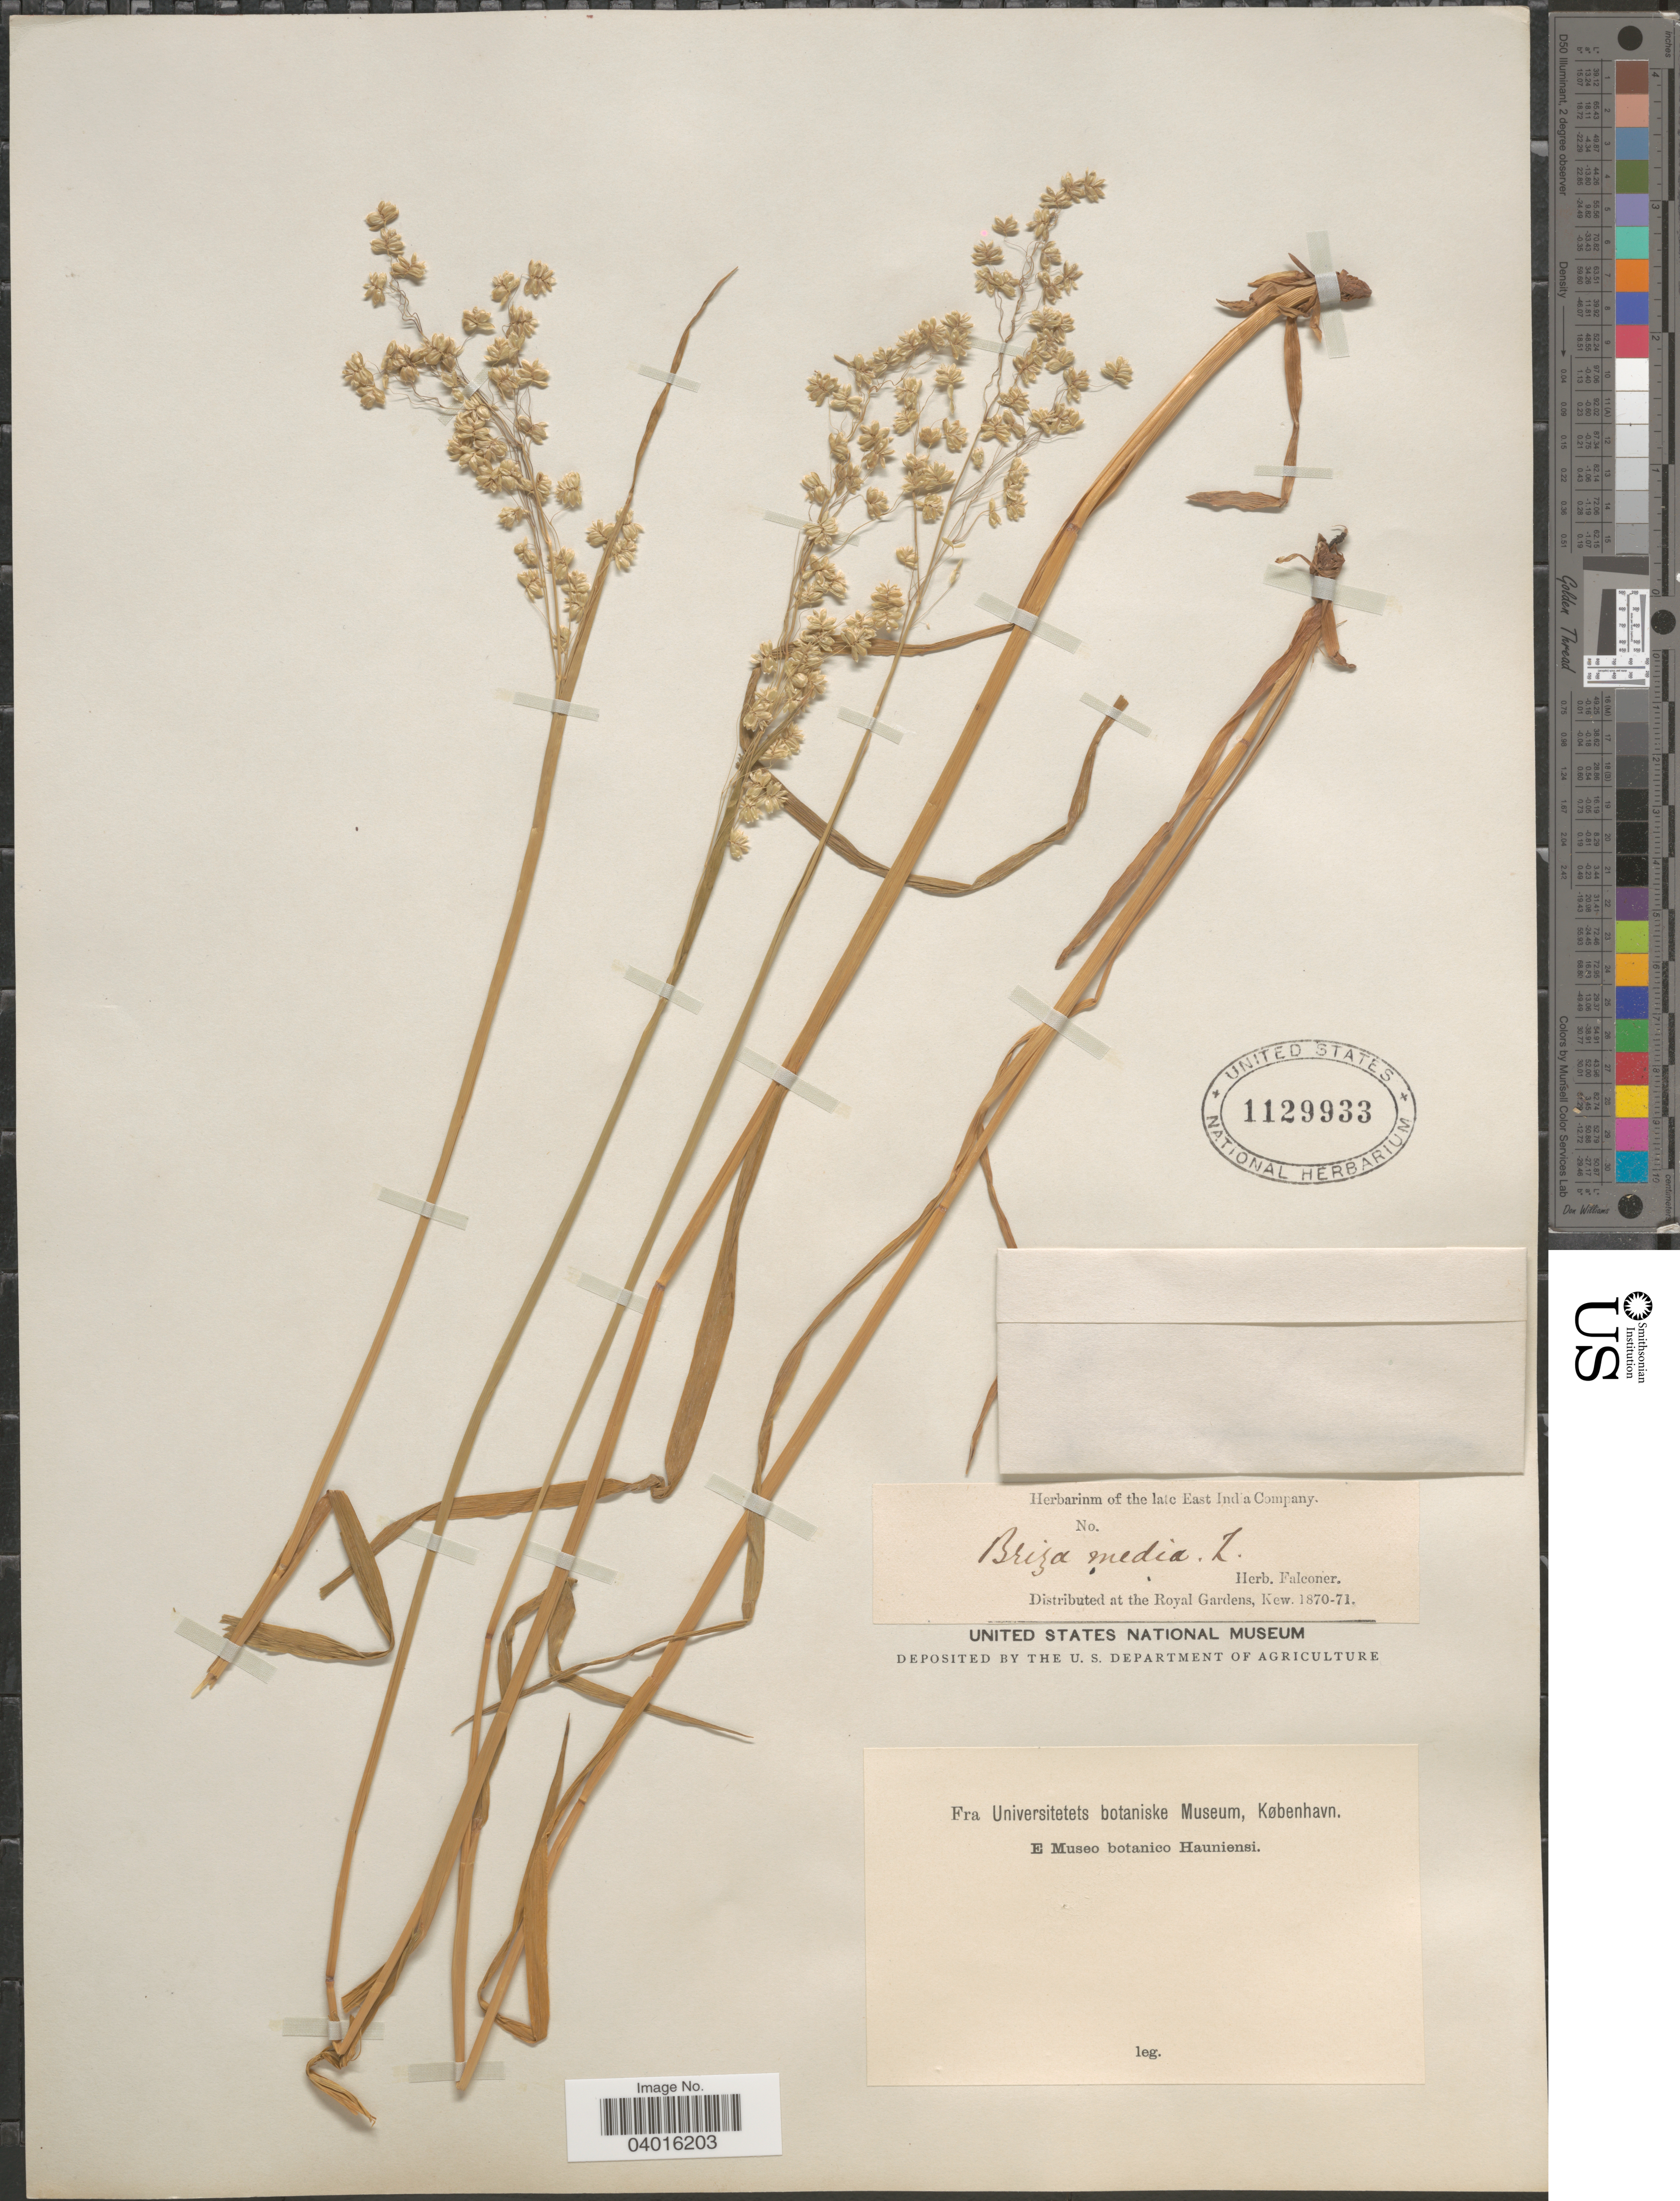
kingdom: Plantae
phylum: Tracheophyta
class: Liliopsida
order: Poales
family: Poaceae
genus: Briza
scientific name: Briza media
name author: L.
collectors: ex herb. Falconer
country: India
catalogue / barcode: US 1129933